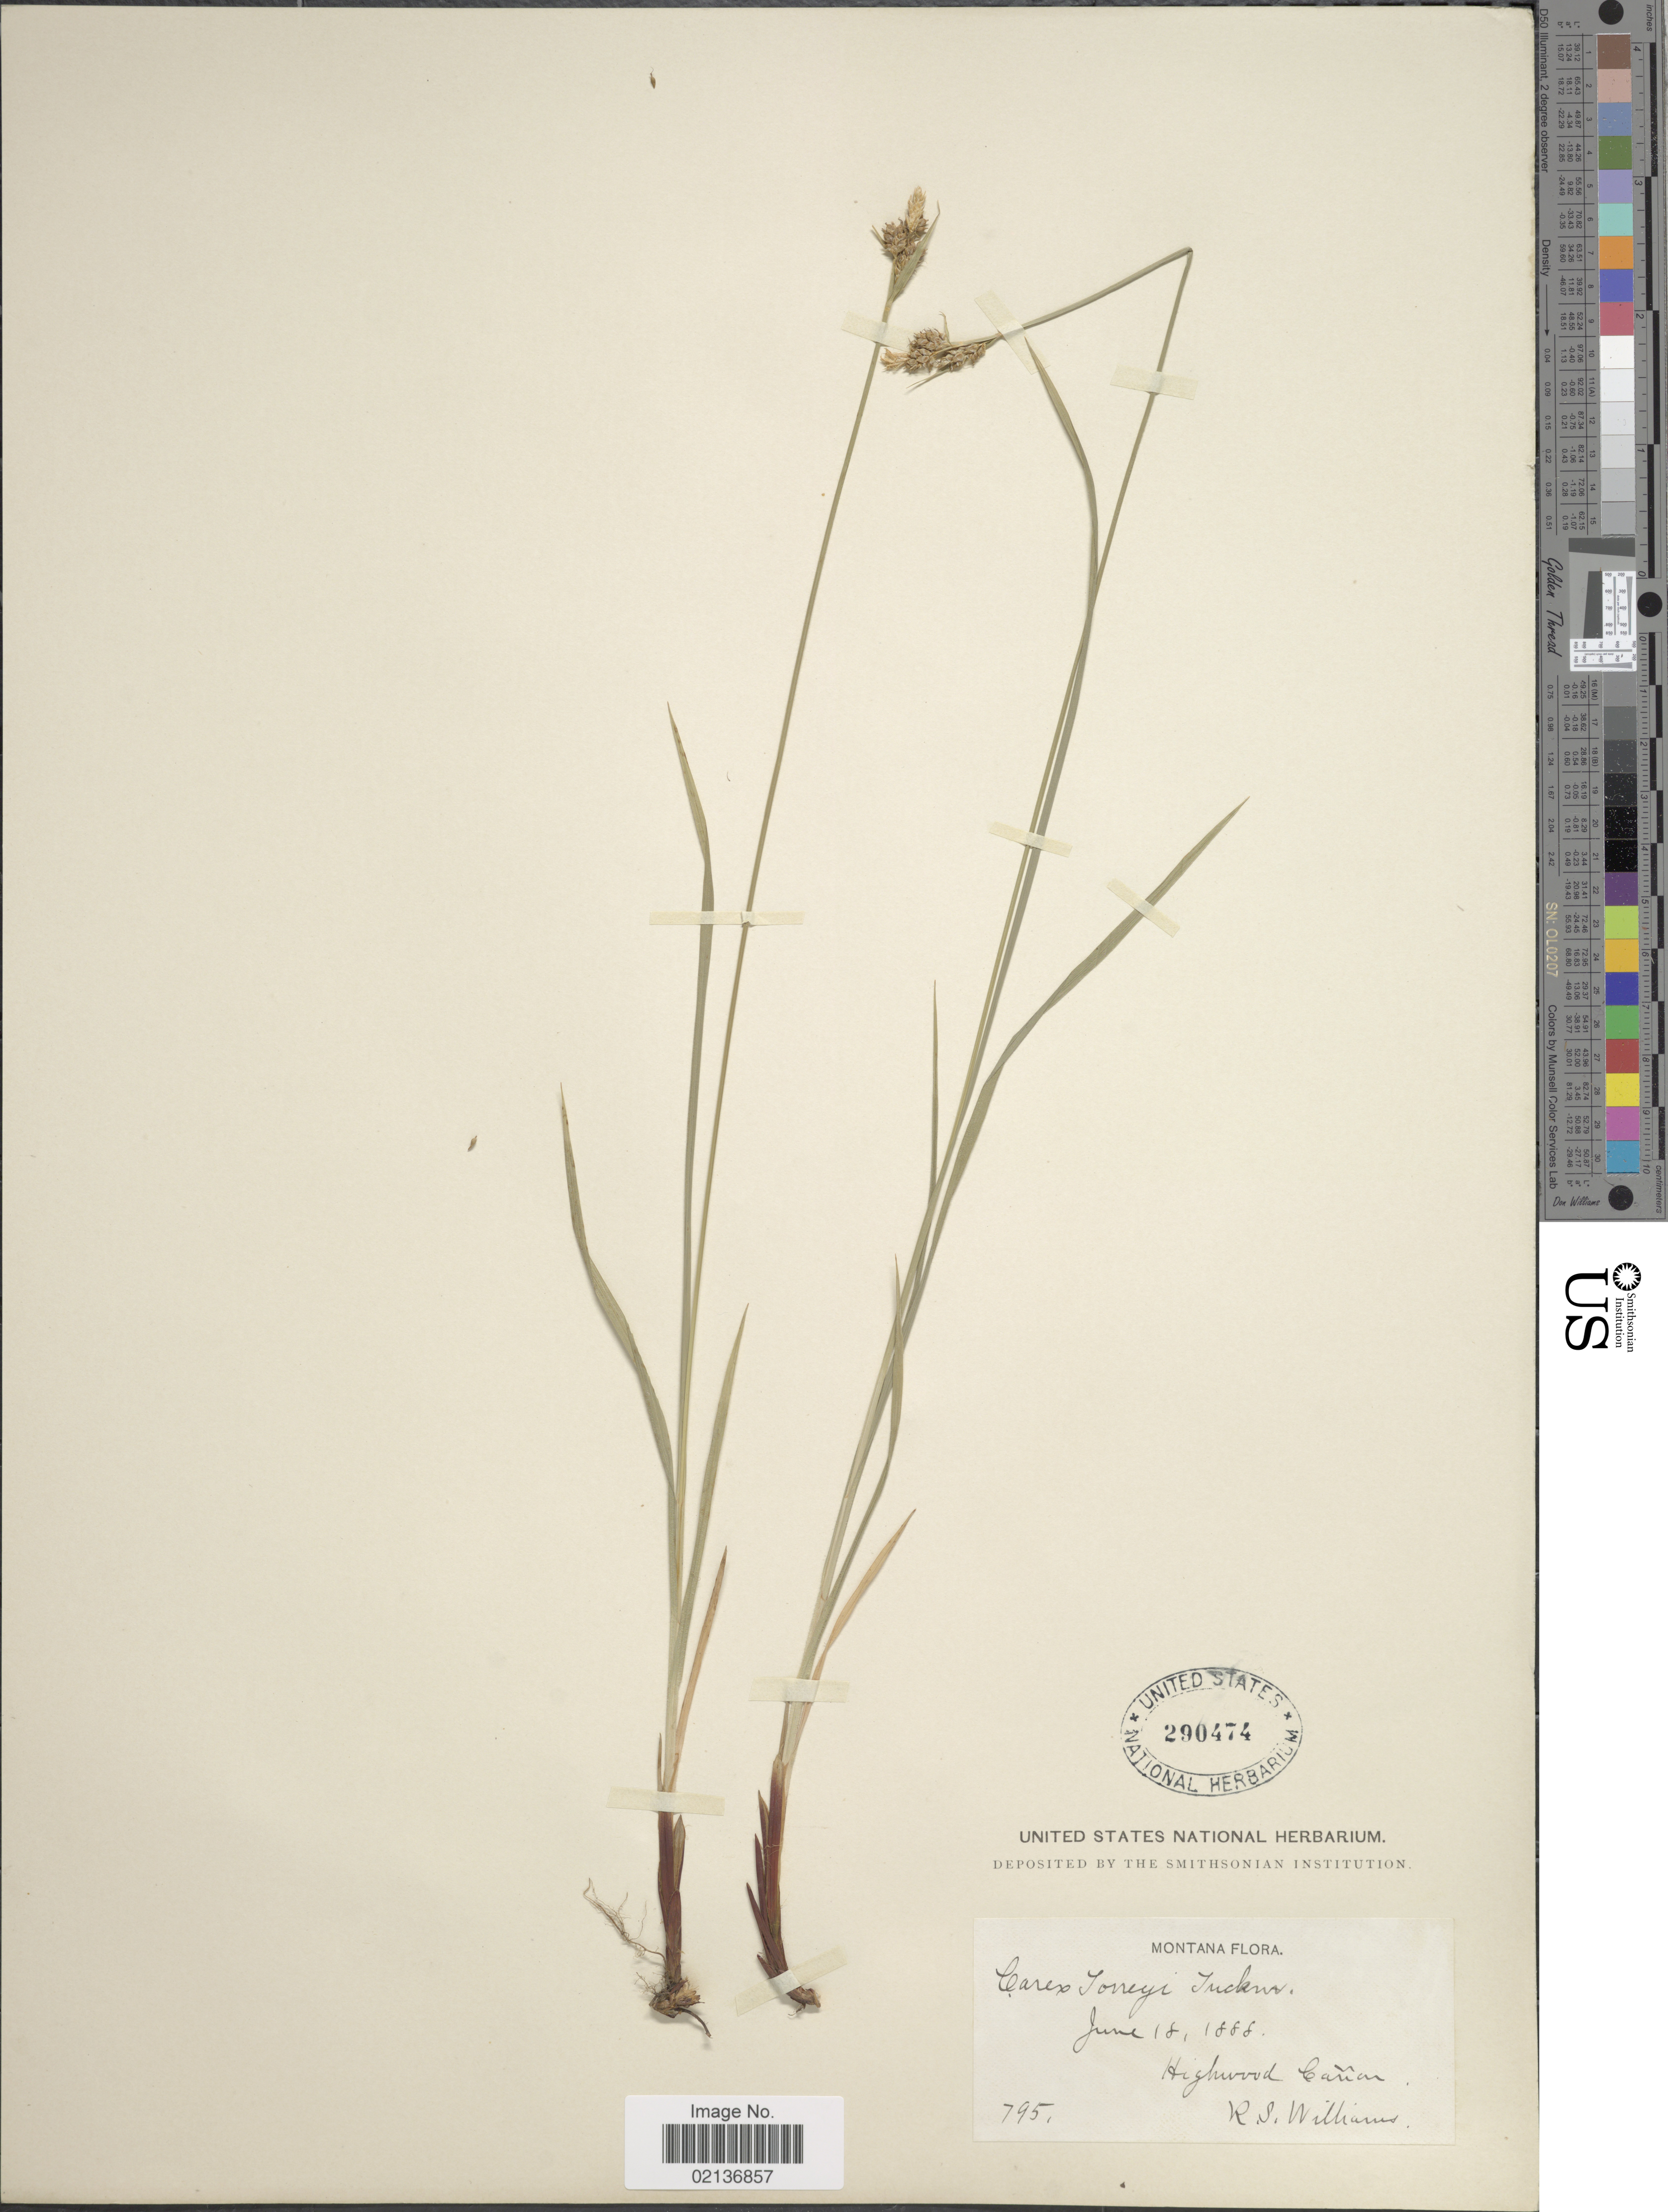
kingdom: Plantae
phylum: Tracheophyta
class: Liliopsida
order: Poales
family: Cyperaceae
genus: Carex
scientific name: Carex torreyi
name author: Tuck.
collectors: R. S. Williams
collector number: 795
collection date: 1888-06-18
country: United States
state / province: Montana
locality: Highwood Canon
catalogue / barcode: US 290474